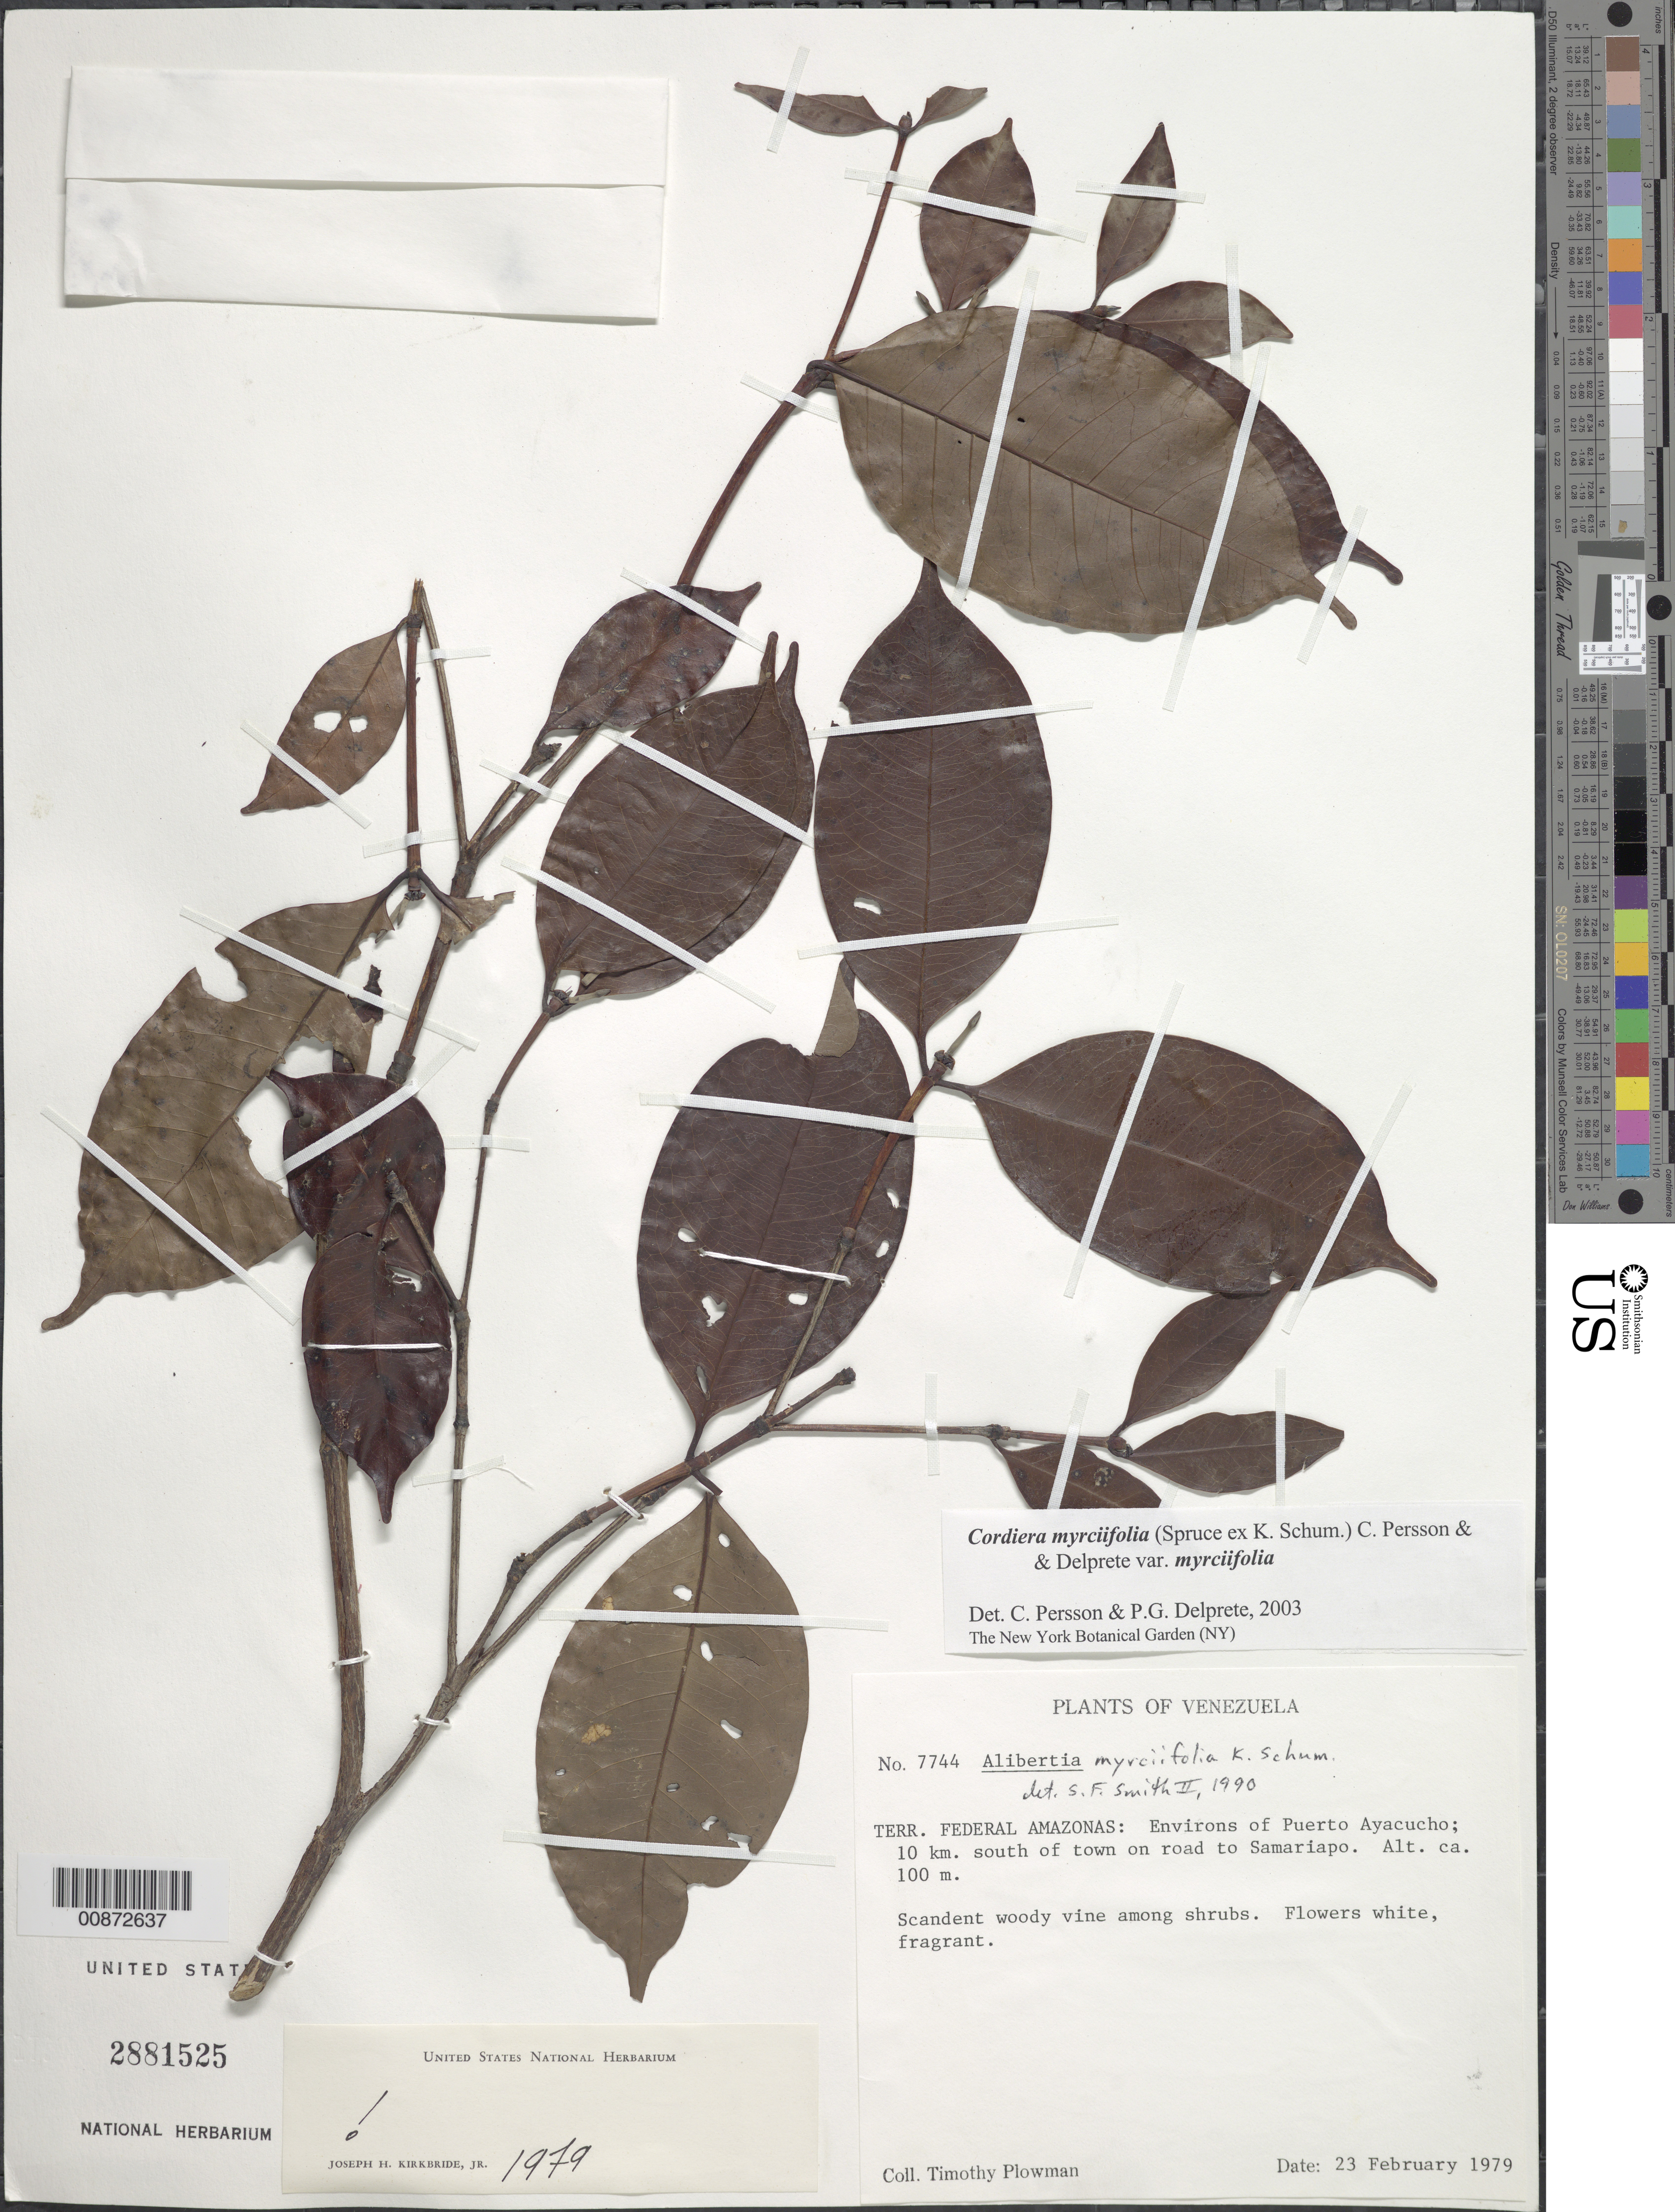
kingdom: Plantae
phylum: Tracheophyta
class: Magnoliopsida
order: Gentianales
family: Rubiaceae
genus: Cordiera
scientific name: Cordiera myrciifolia var. myrciifolia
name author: (K. Schum.) C.H. Perss. & Delprete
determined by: Delprete, P. G.; Persson, C. H.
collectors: T. Plowman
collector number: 7744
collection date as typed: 23-Feb-79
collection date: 1979-02-23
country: Venezuela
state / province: Amazonas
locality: Puerto Ayacucho, 10 km S of town on road to Samariapo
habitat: Among shrubs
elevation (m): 100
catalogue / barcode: US 2881525